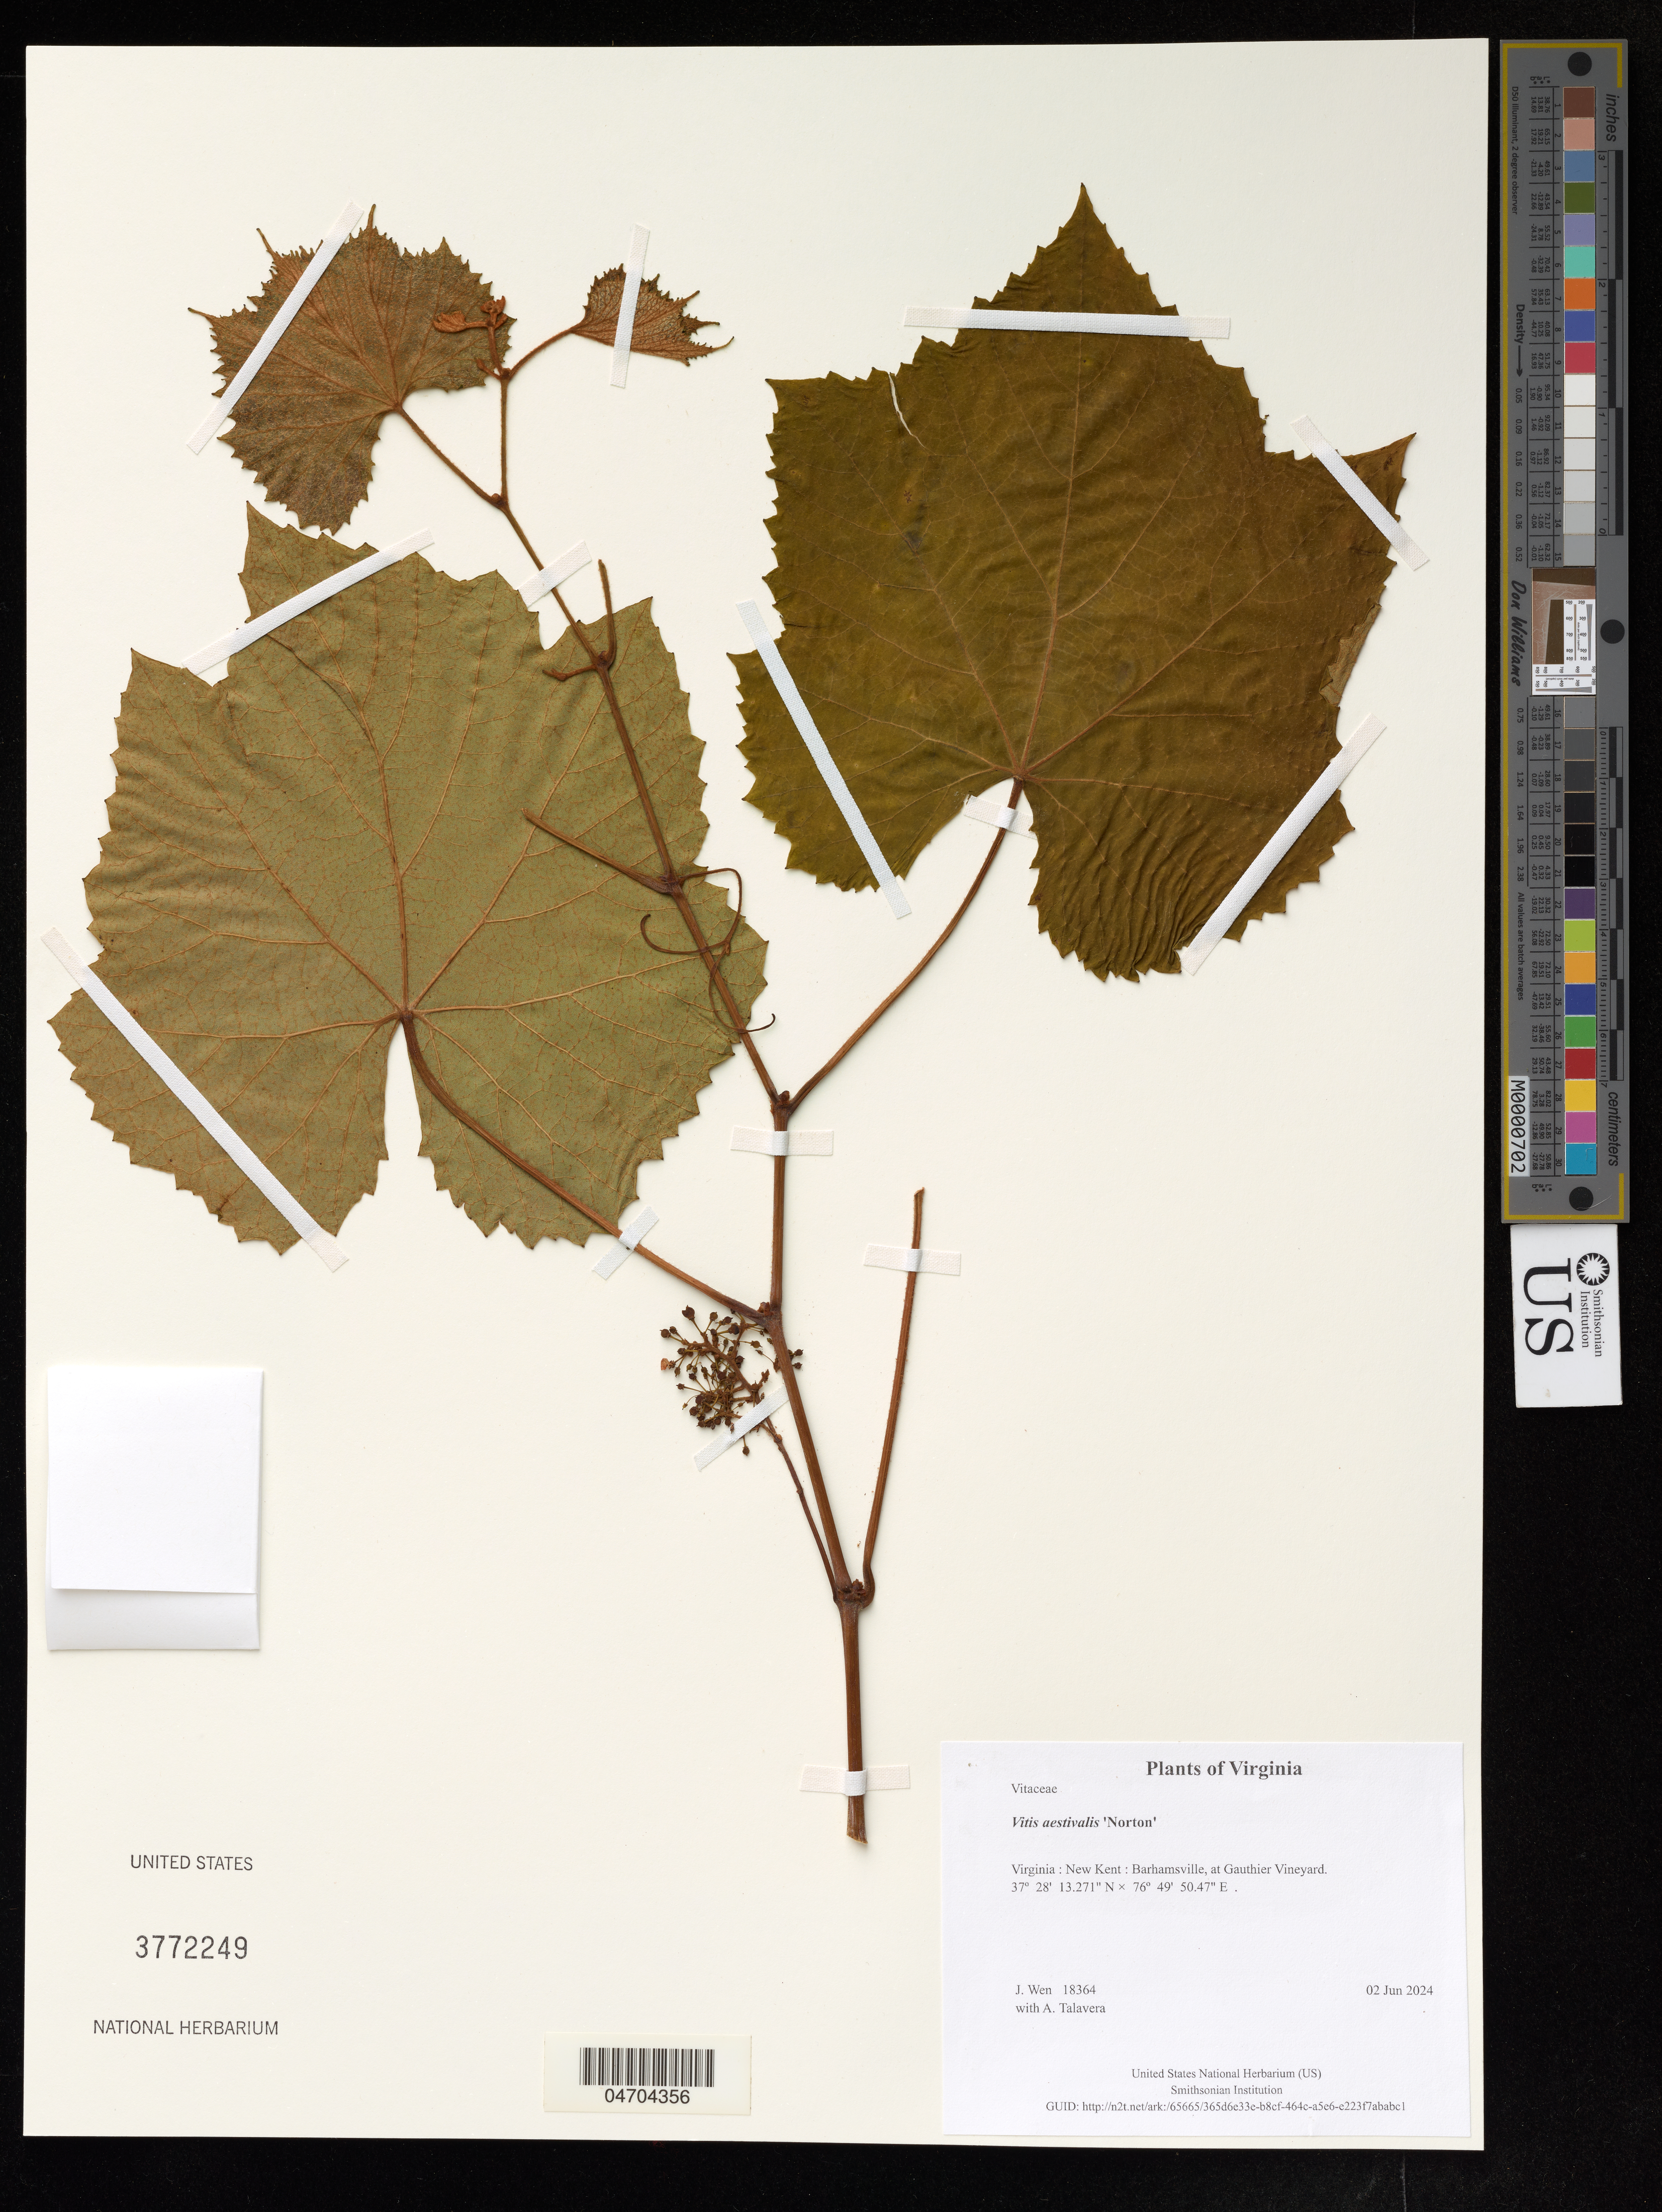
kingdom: Plantae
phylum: Tracheophyta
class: Magnoliopsida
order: Vitales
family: Vitaceae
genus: Vitis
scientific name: Vitis aestivalis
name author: Michx.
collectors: J. Wen & A. Talavera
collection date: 2024-06-02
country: United States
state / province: Virginia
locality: New Kent: Barhamsville, at Gauthier Vineyard.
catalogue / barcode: US 3772249